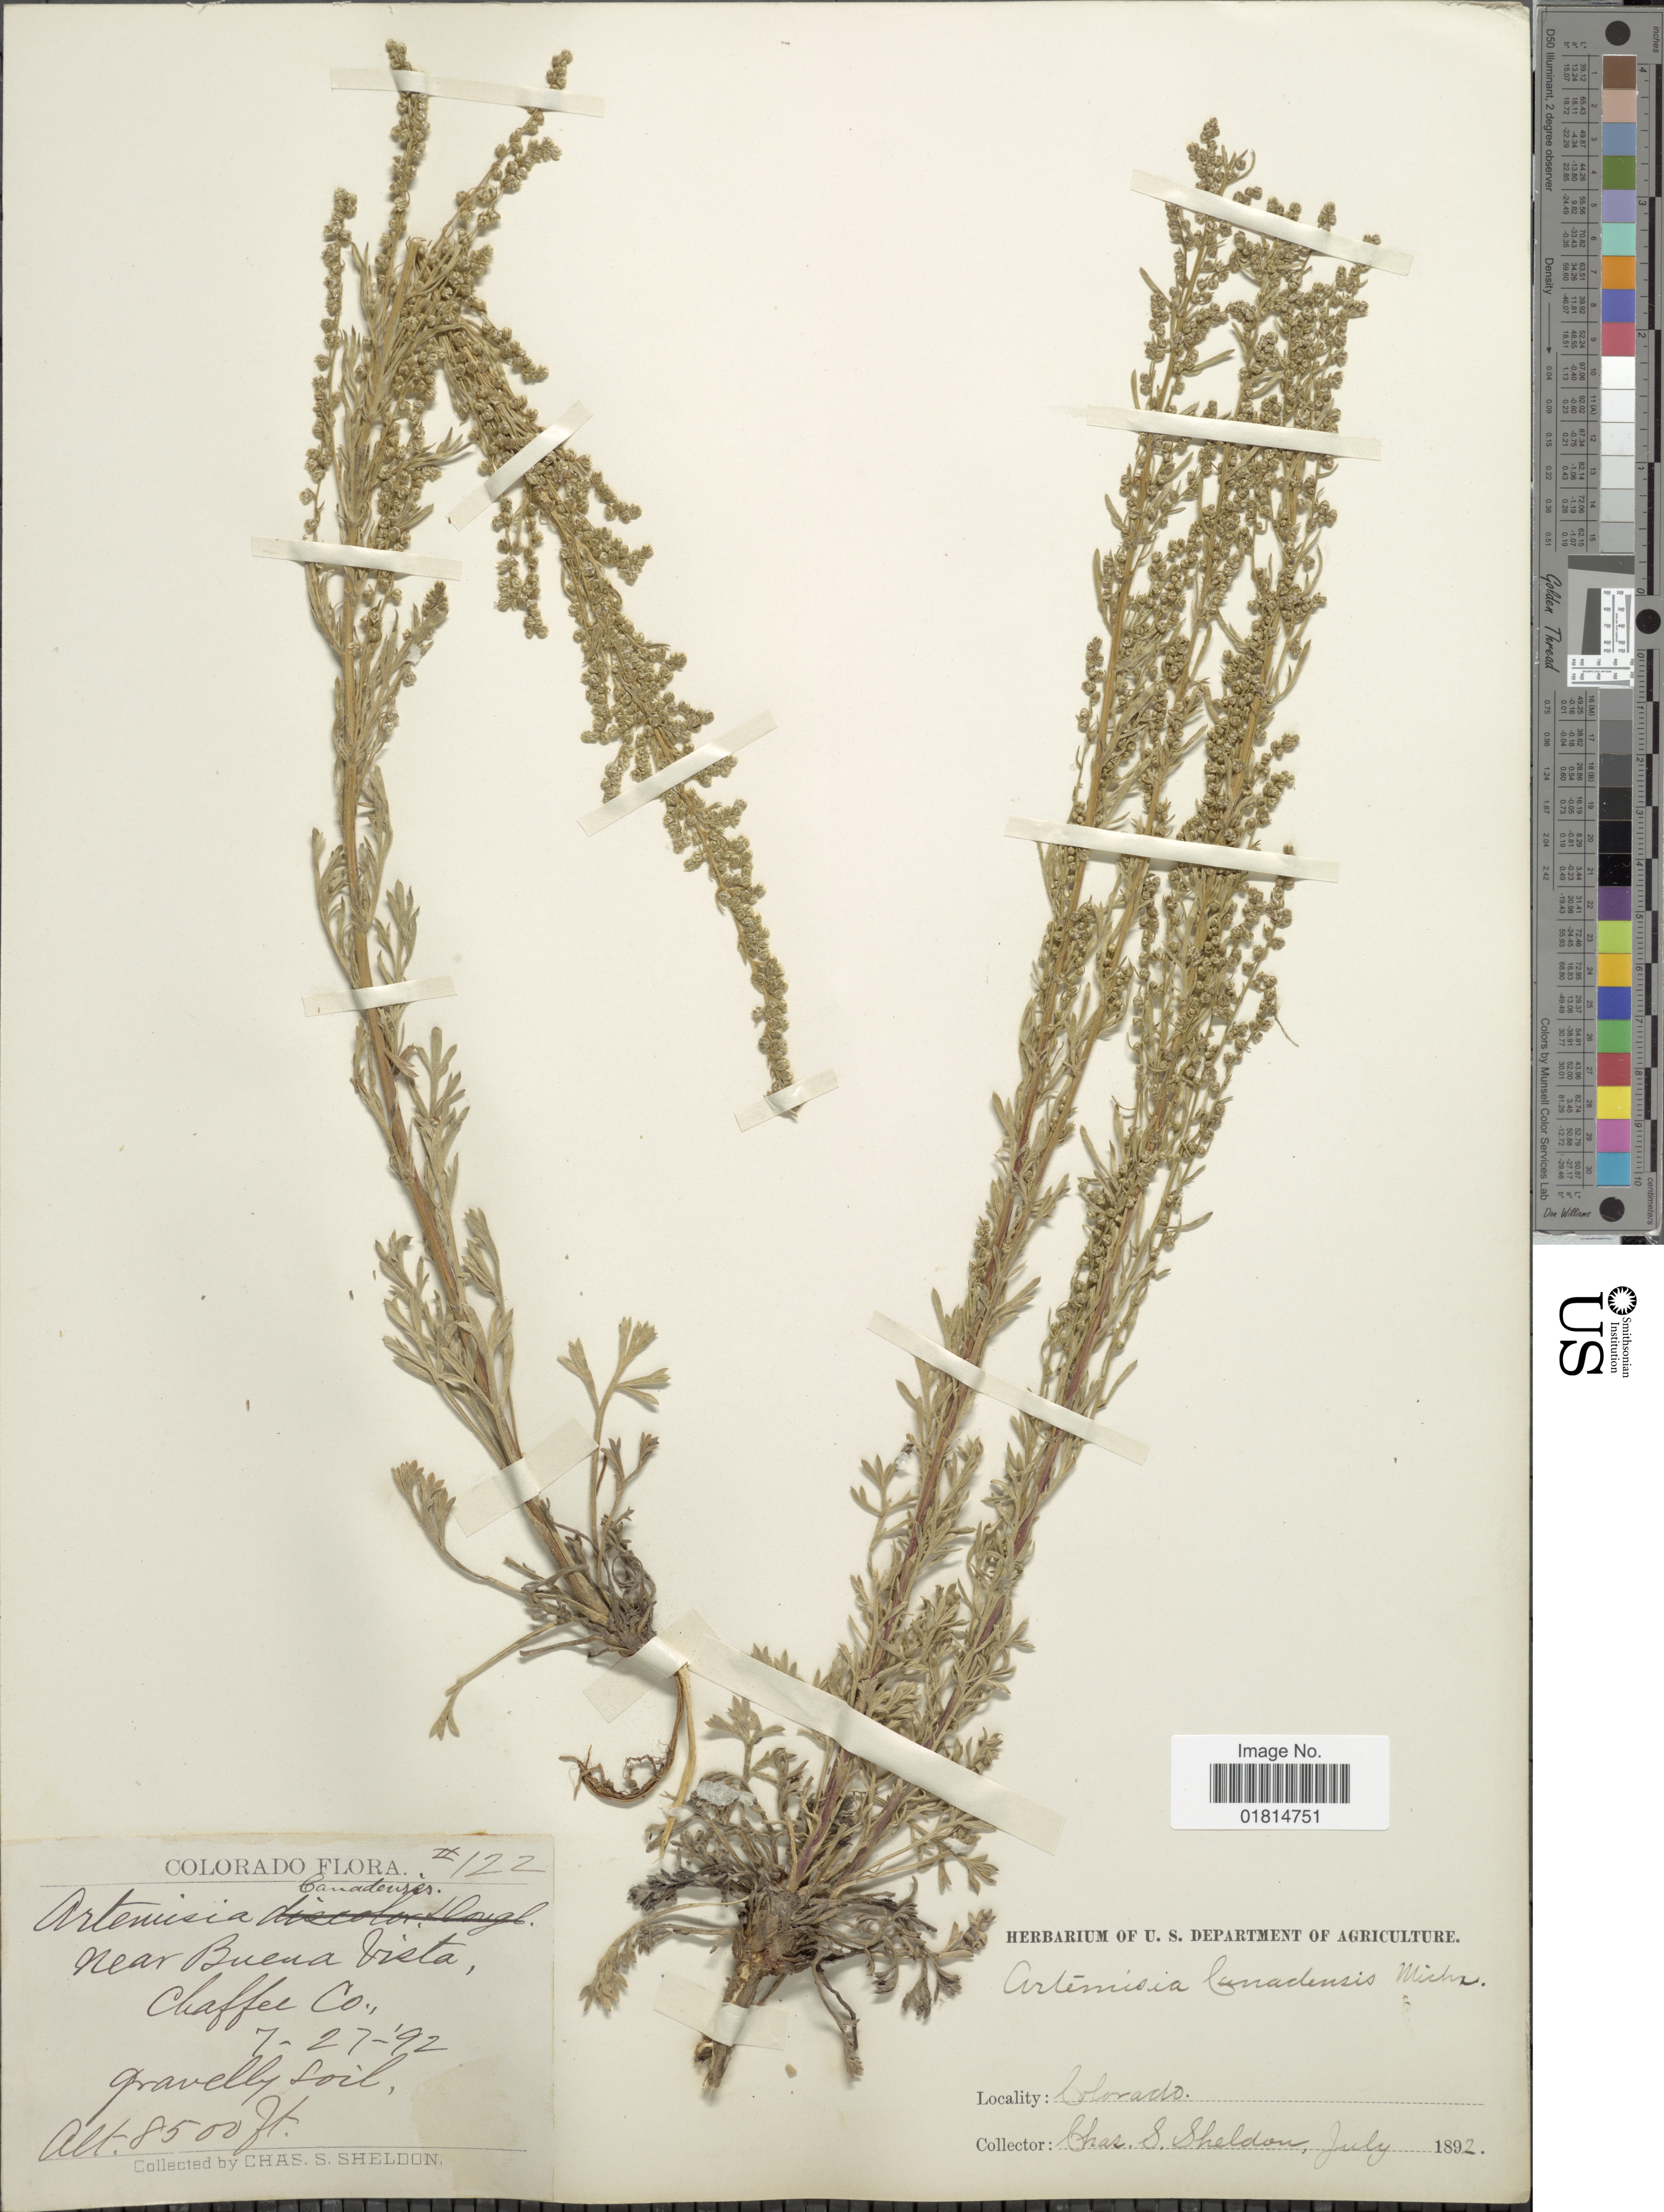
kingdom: Plantae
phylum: Tracheophyta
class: Magnoliopsida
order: Asterales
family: Asteraceae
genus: Artemisia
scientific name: Artemisia camporum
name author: Rydb.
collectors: C. S. Sheldon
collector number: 122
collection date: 1892-07-27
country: United States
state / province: Colorado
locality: Near Buena Vista, Chaffee Co.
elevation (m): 2591